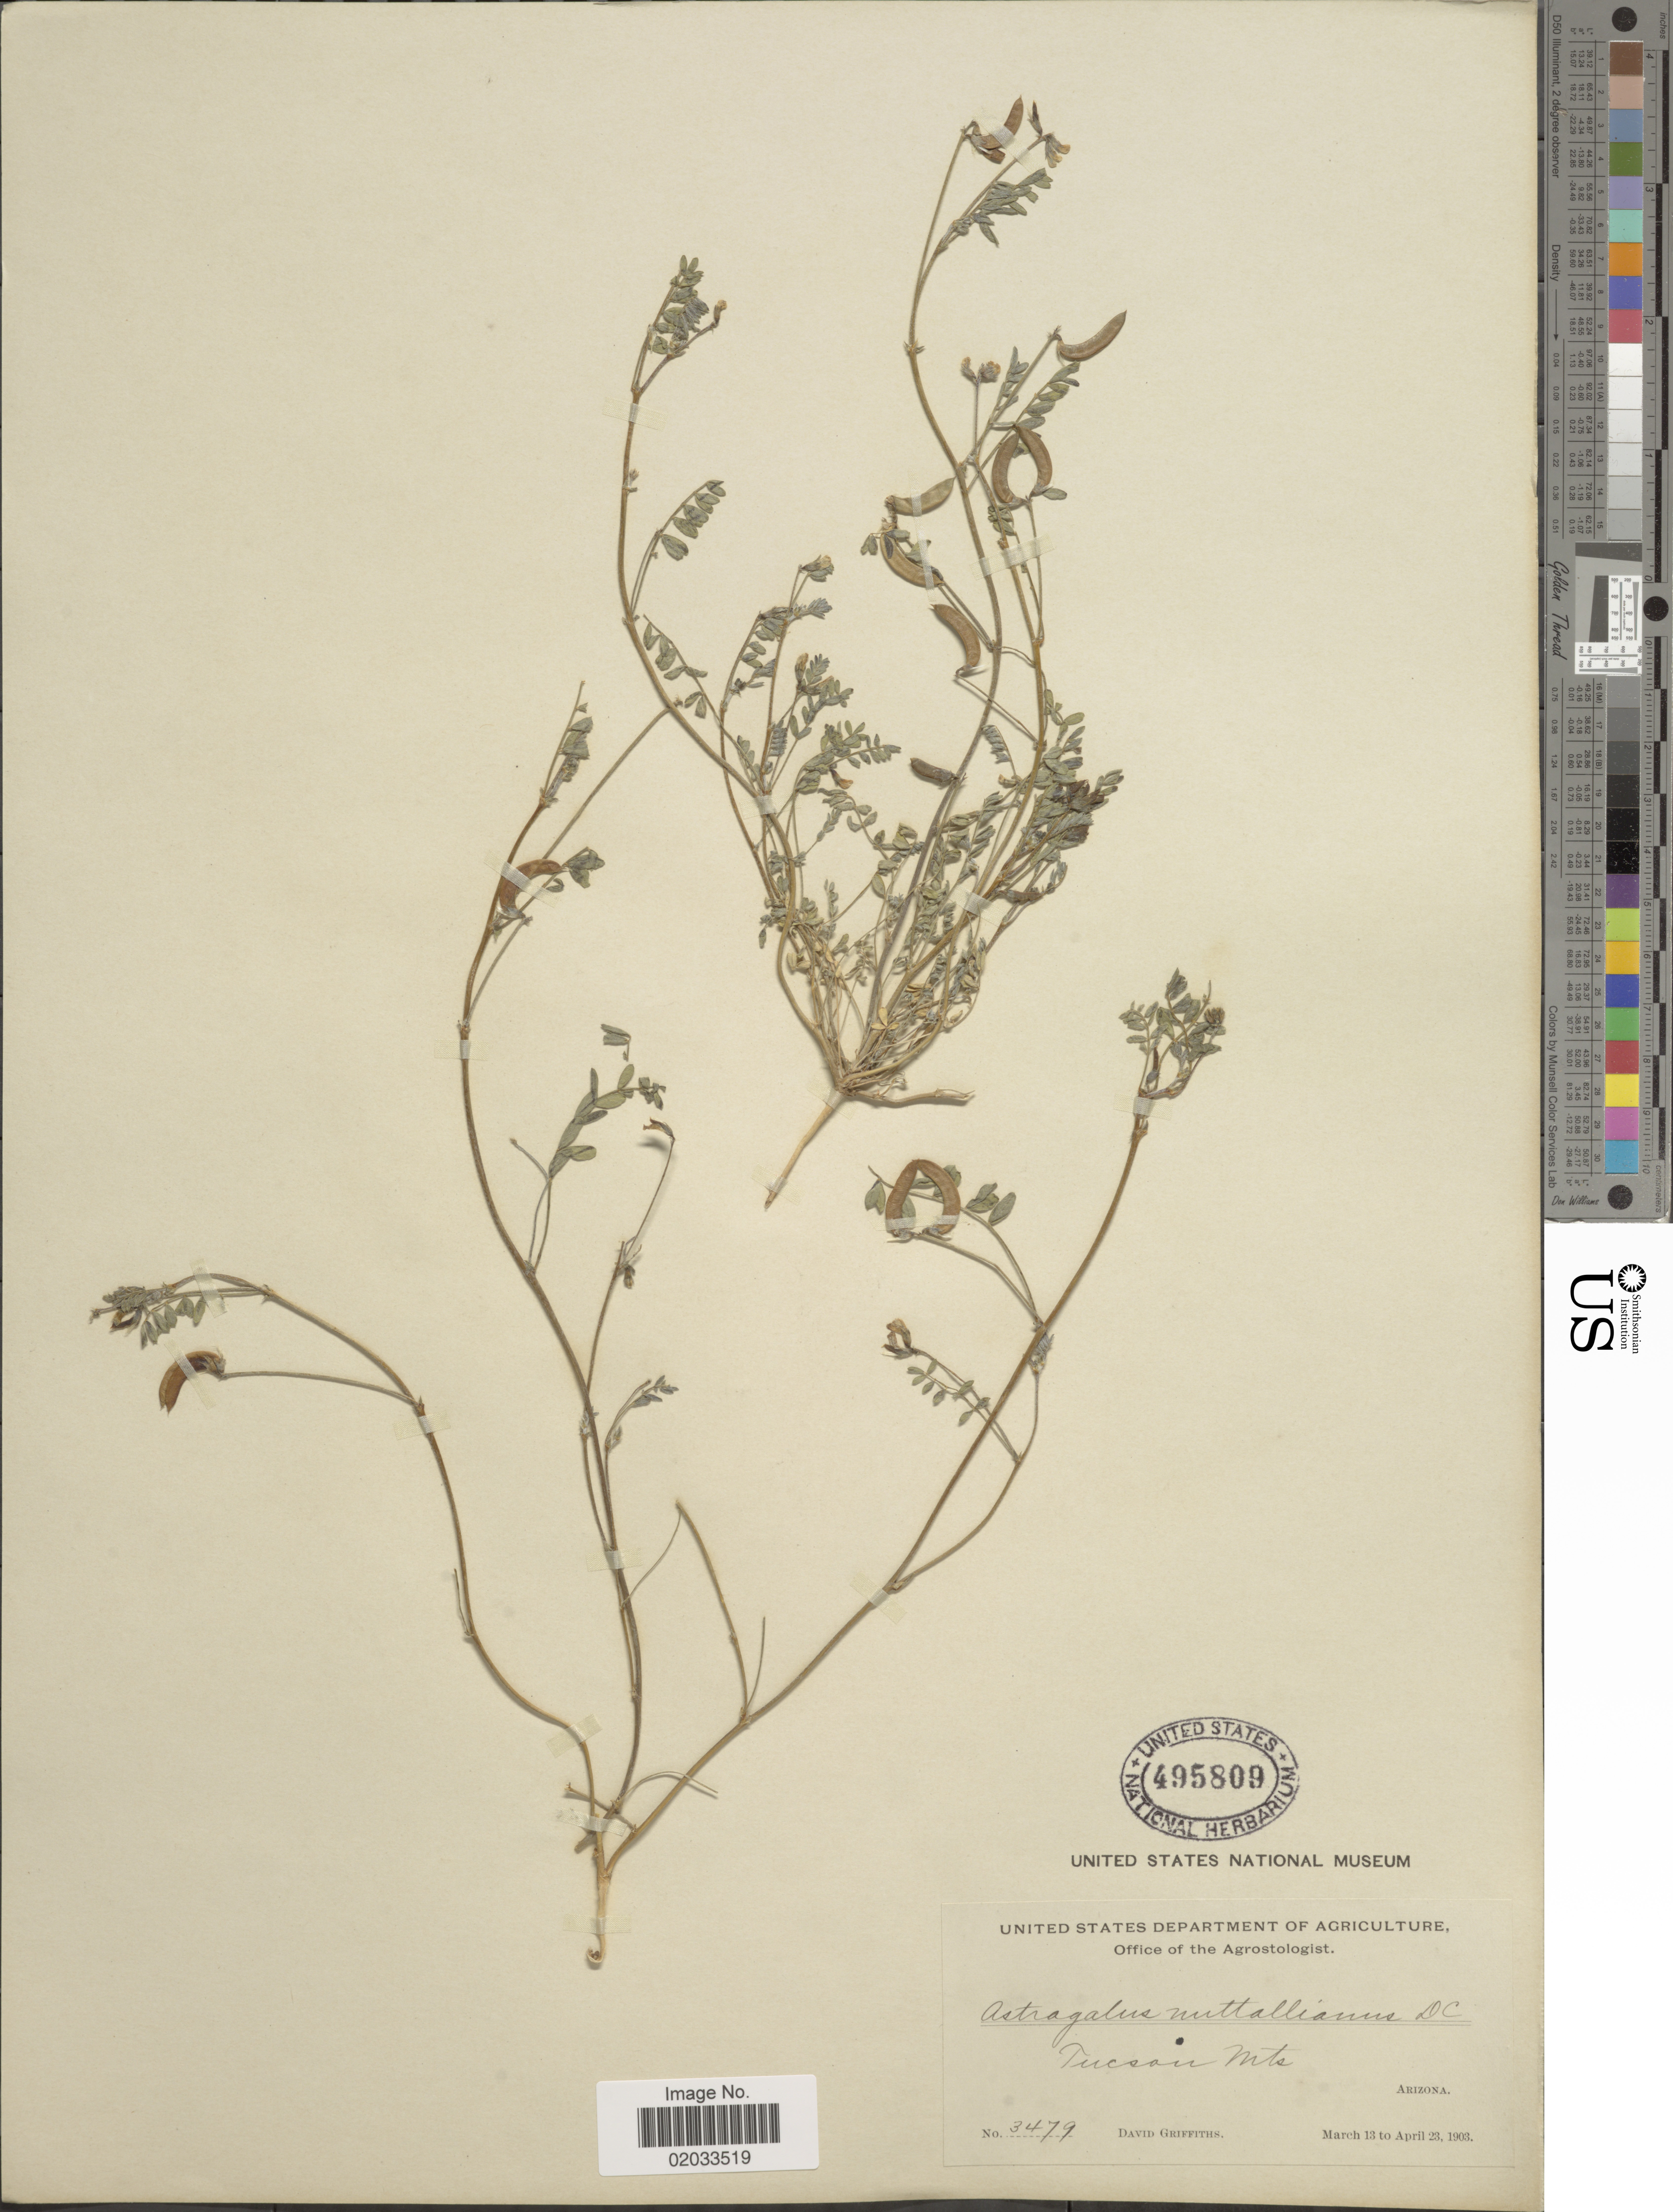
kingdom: Plantae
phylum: Tracheophyta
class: Magnoliopsida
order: Fabales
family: Fabaceae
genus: Astragalus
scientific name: Astragalus emoryanus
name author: (Rydb.) Cory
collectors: D. Griffiths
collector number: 3479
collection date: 1903-03-13/1903-04-23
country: United States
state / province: Arizona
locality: Tucson Mts.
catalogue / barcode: US 495809